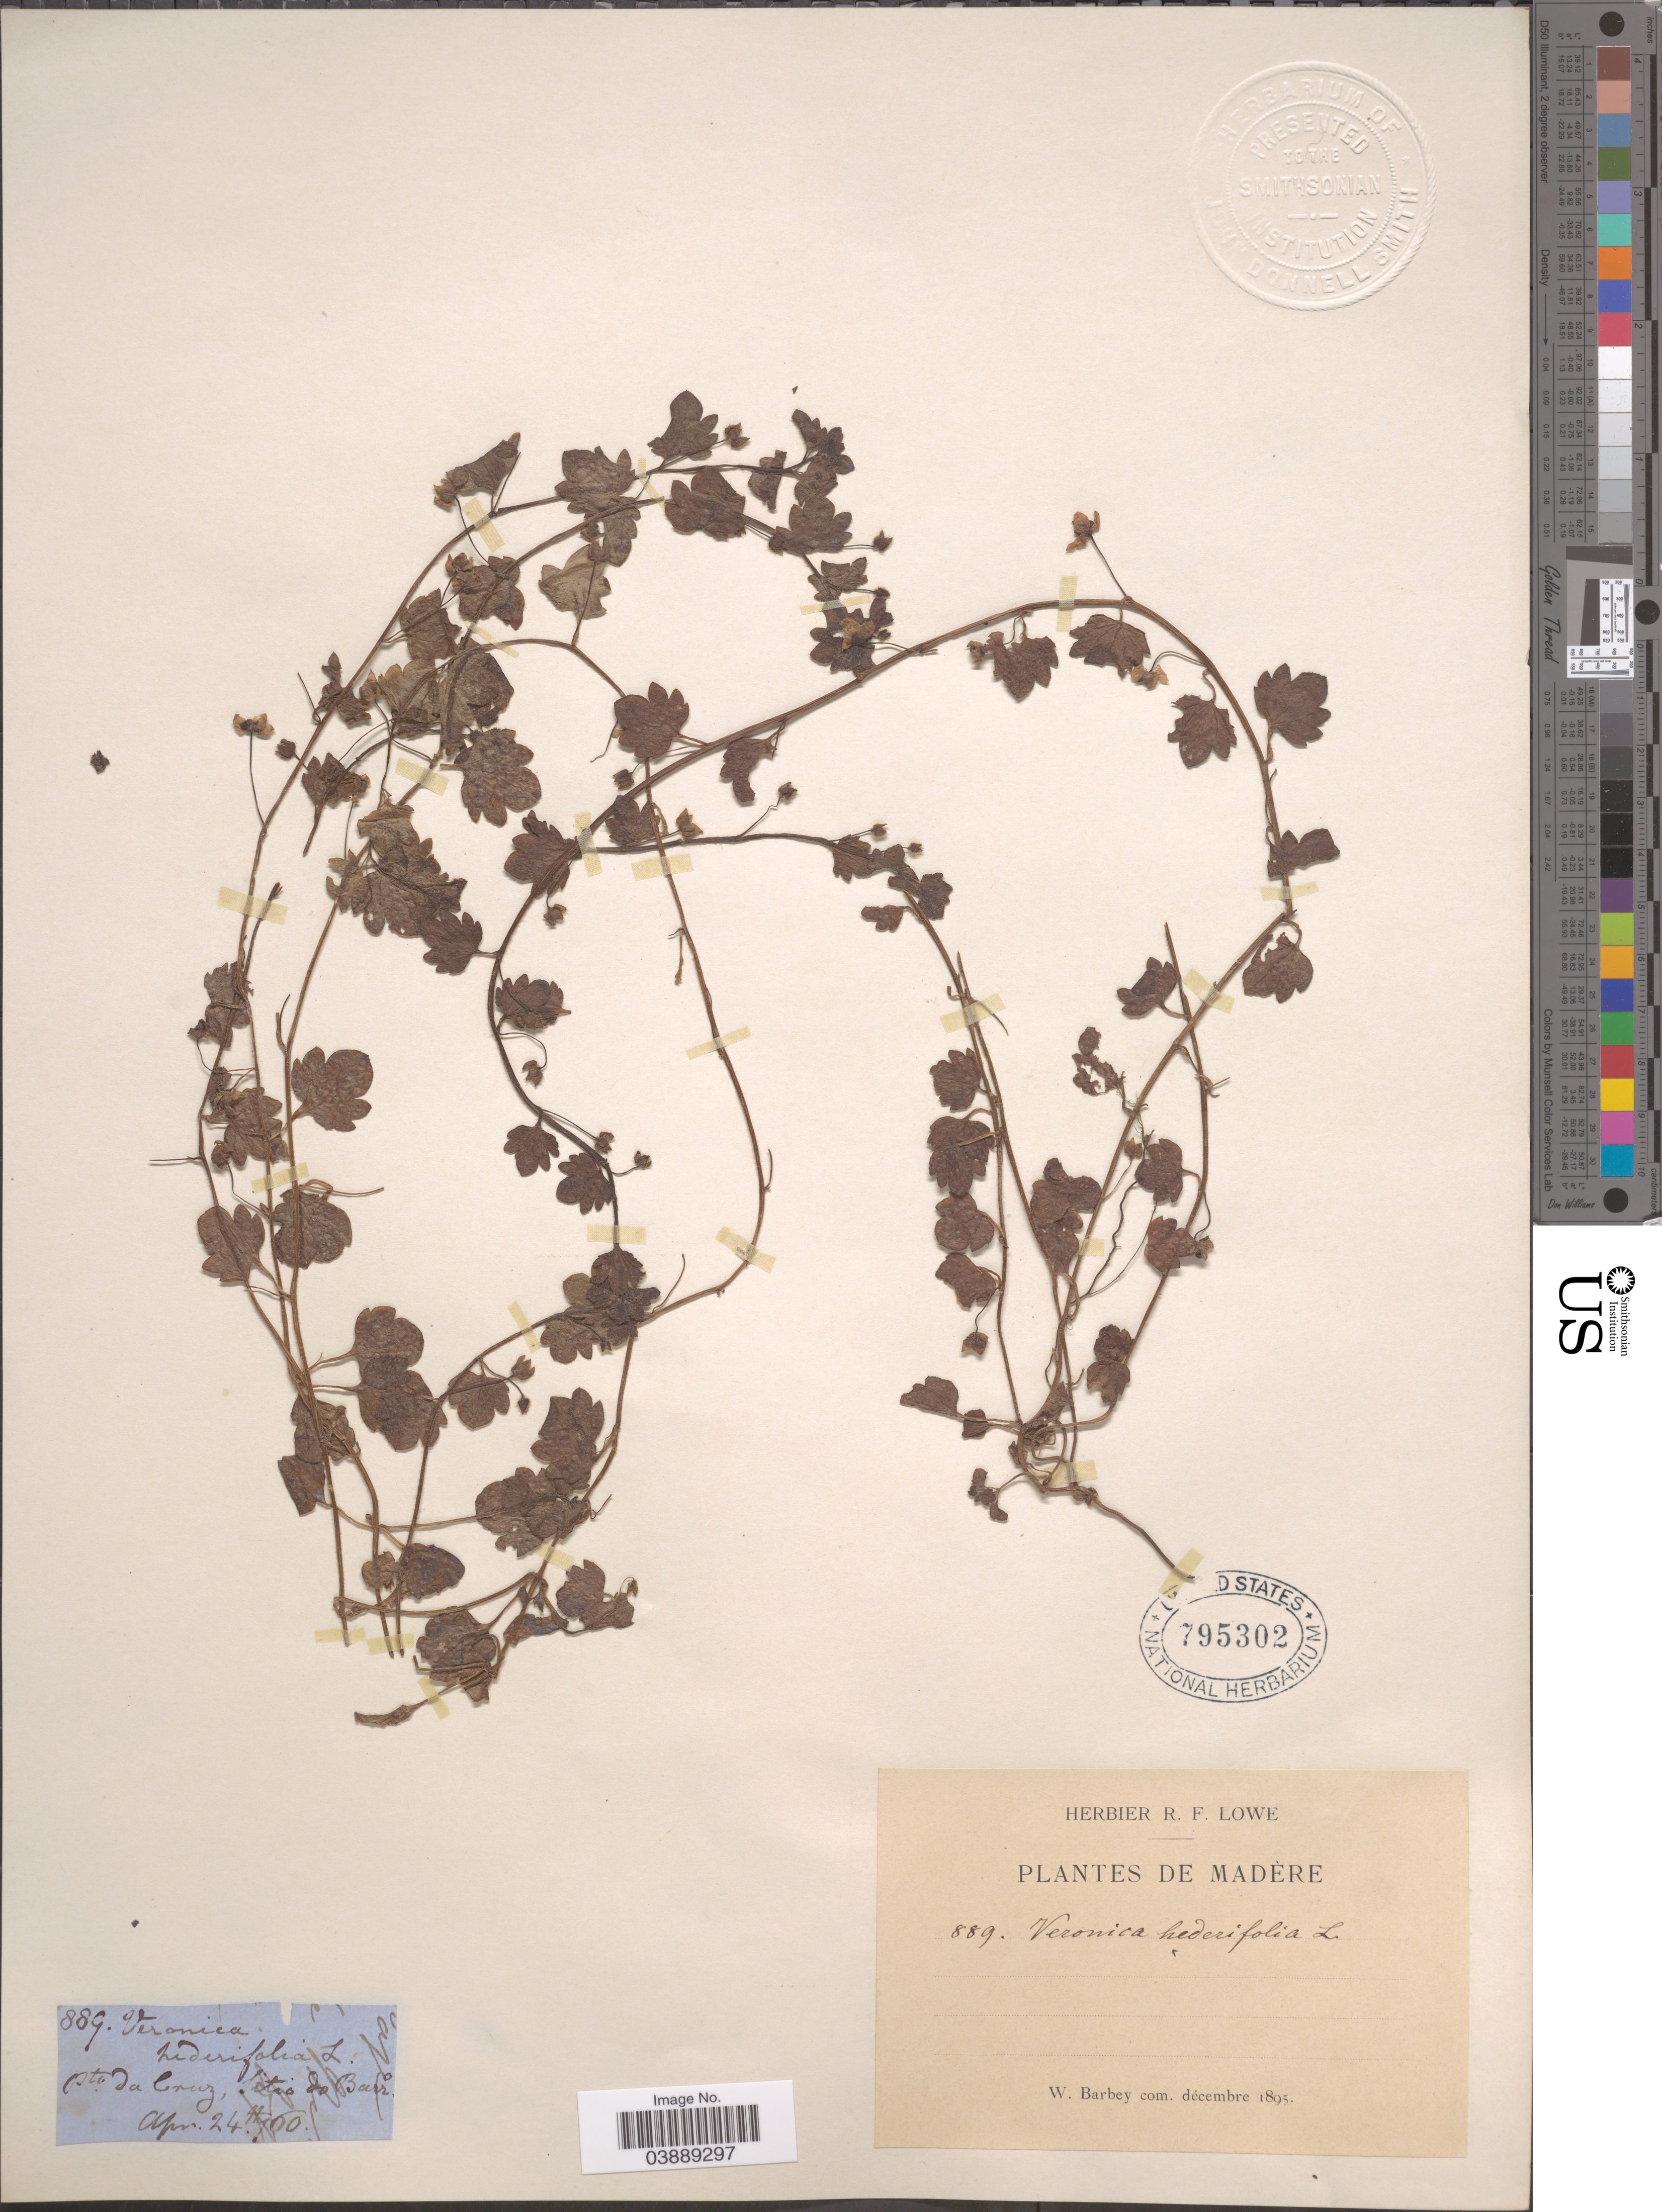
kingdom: Plantae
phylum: Tracheophyta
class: Magnoliopsida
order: Lamiales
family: Plantaginaceae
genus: Veronica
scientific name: Veronica hederifolia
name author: L.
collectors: ex herb. R. F. Lowe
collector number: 889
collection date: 1960-04-24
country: Portugal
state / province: Madeira (Aut. Reg.)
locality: Pto. da Cruz, Sitio do Barr. Madère.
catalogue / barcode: US 795302